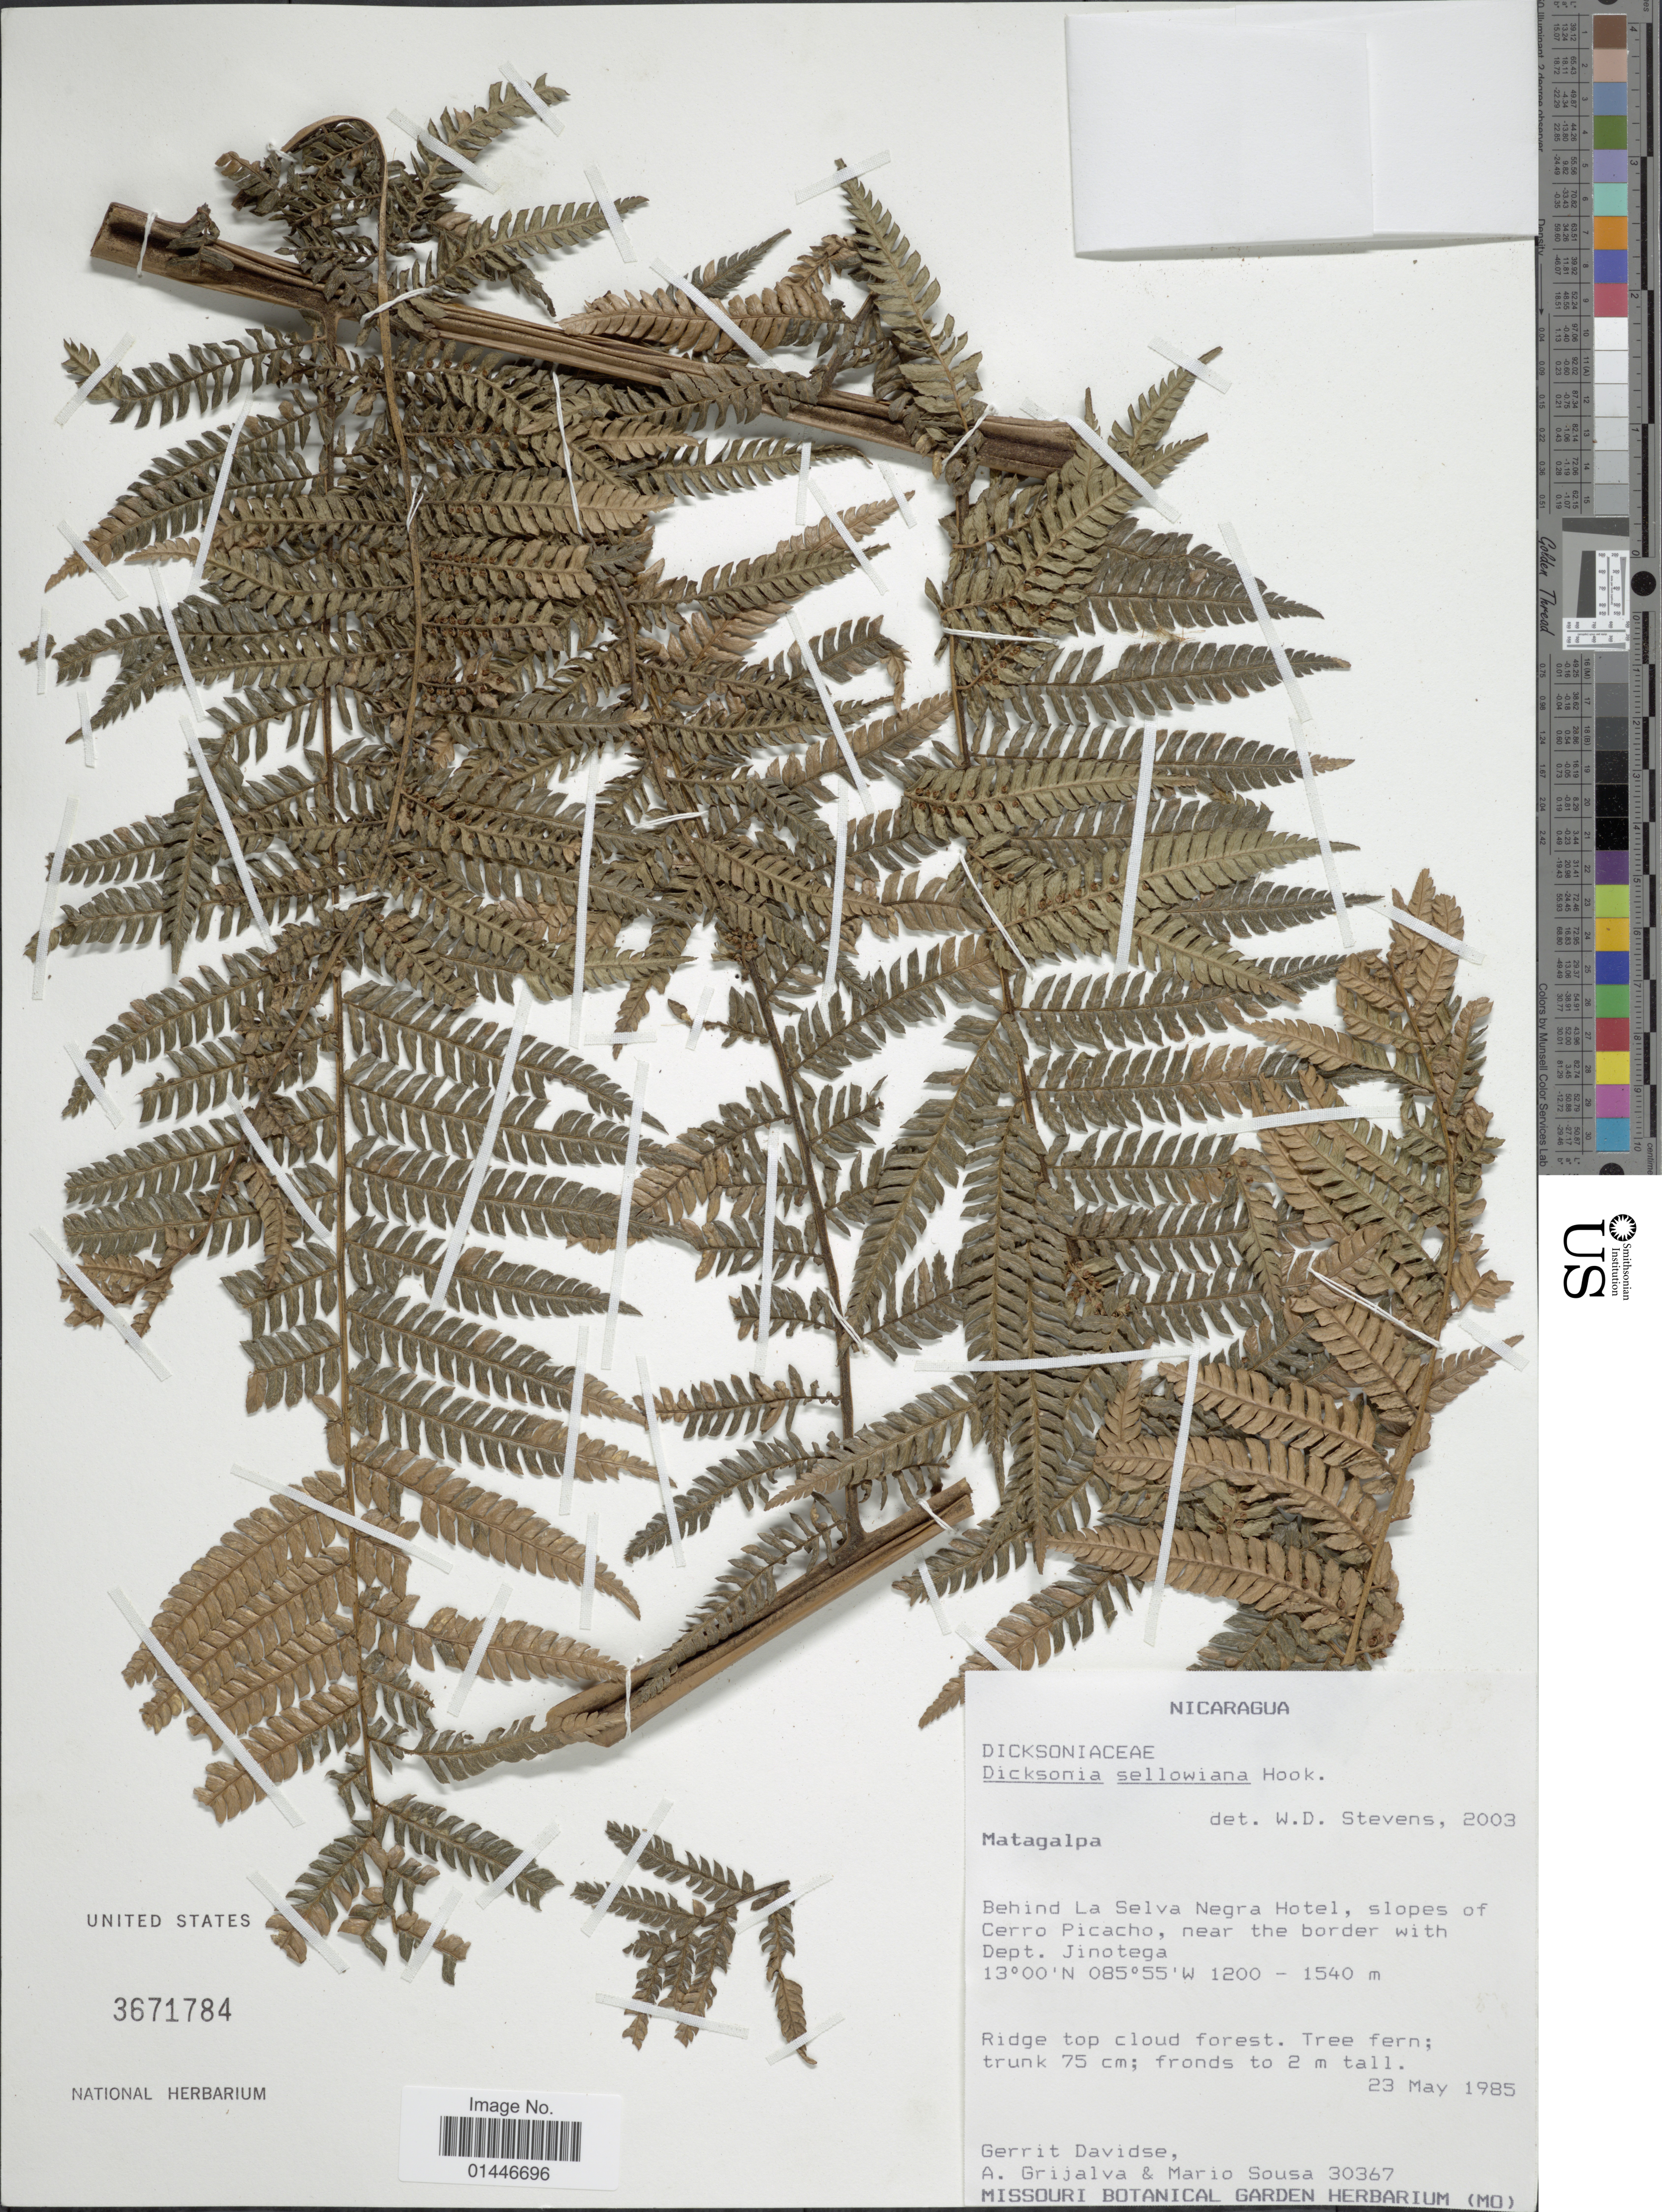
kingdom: Plantae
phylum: Tracheophyta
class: Polypodiopsida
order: Cyatheales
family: Dicksoniaceae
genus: Dicksonia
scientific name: Dicksonia sellowiana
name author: Hook.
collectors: G. Davidse, A. Grijalva & M. Sousa S.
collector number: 30367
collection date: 1985-05-23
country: Nicaragua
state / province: Matagalpa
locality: Behind La Selva Negra Hotel, slopes of CErro Picacho, near the border with Jinotega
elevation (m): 1200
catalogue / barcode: US 3671784